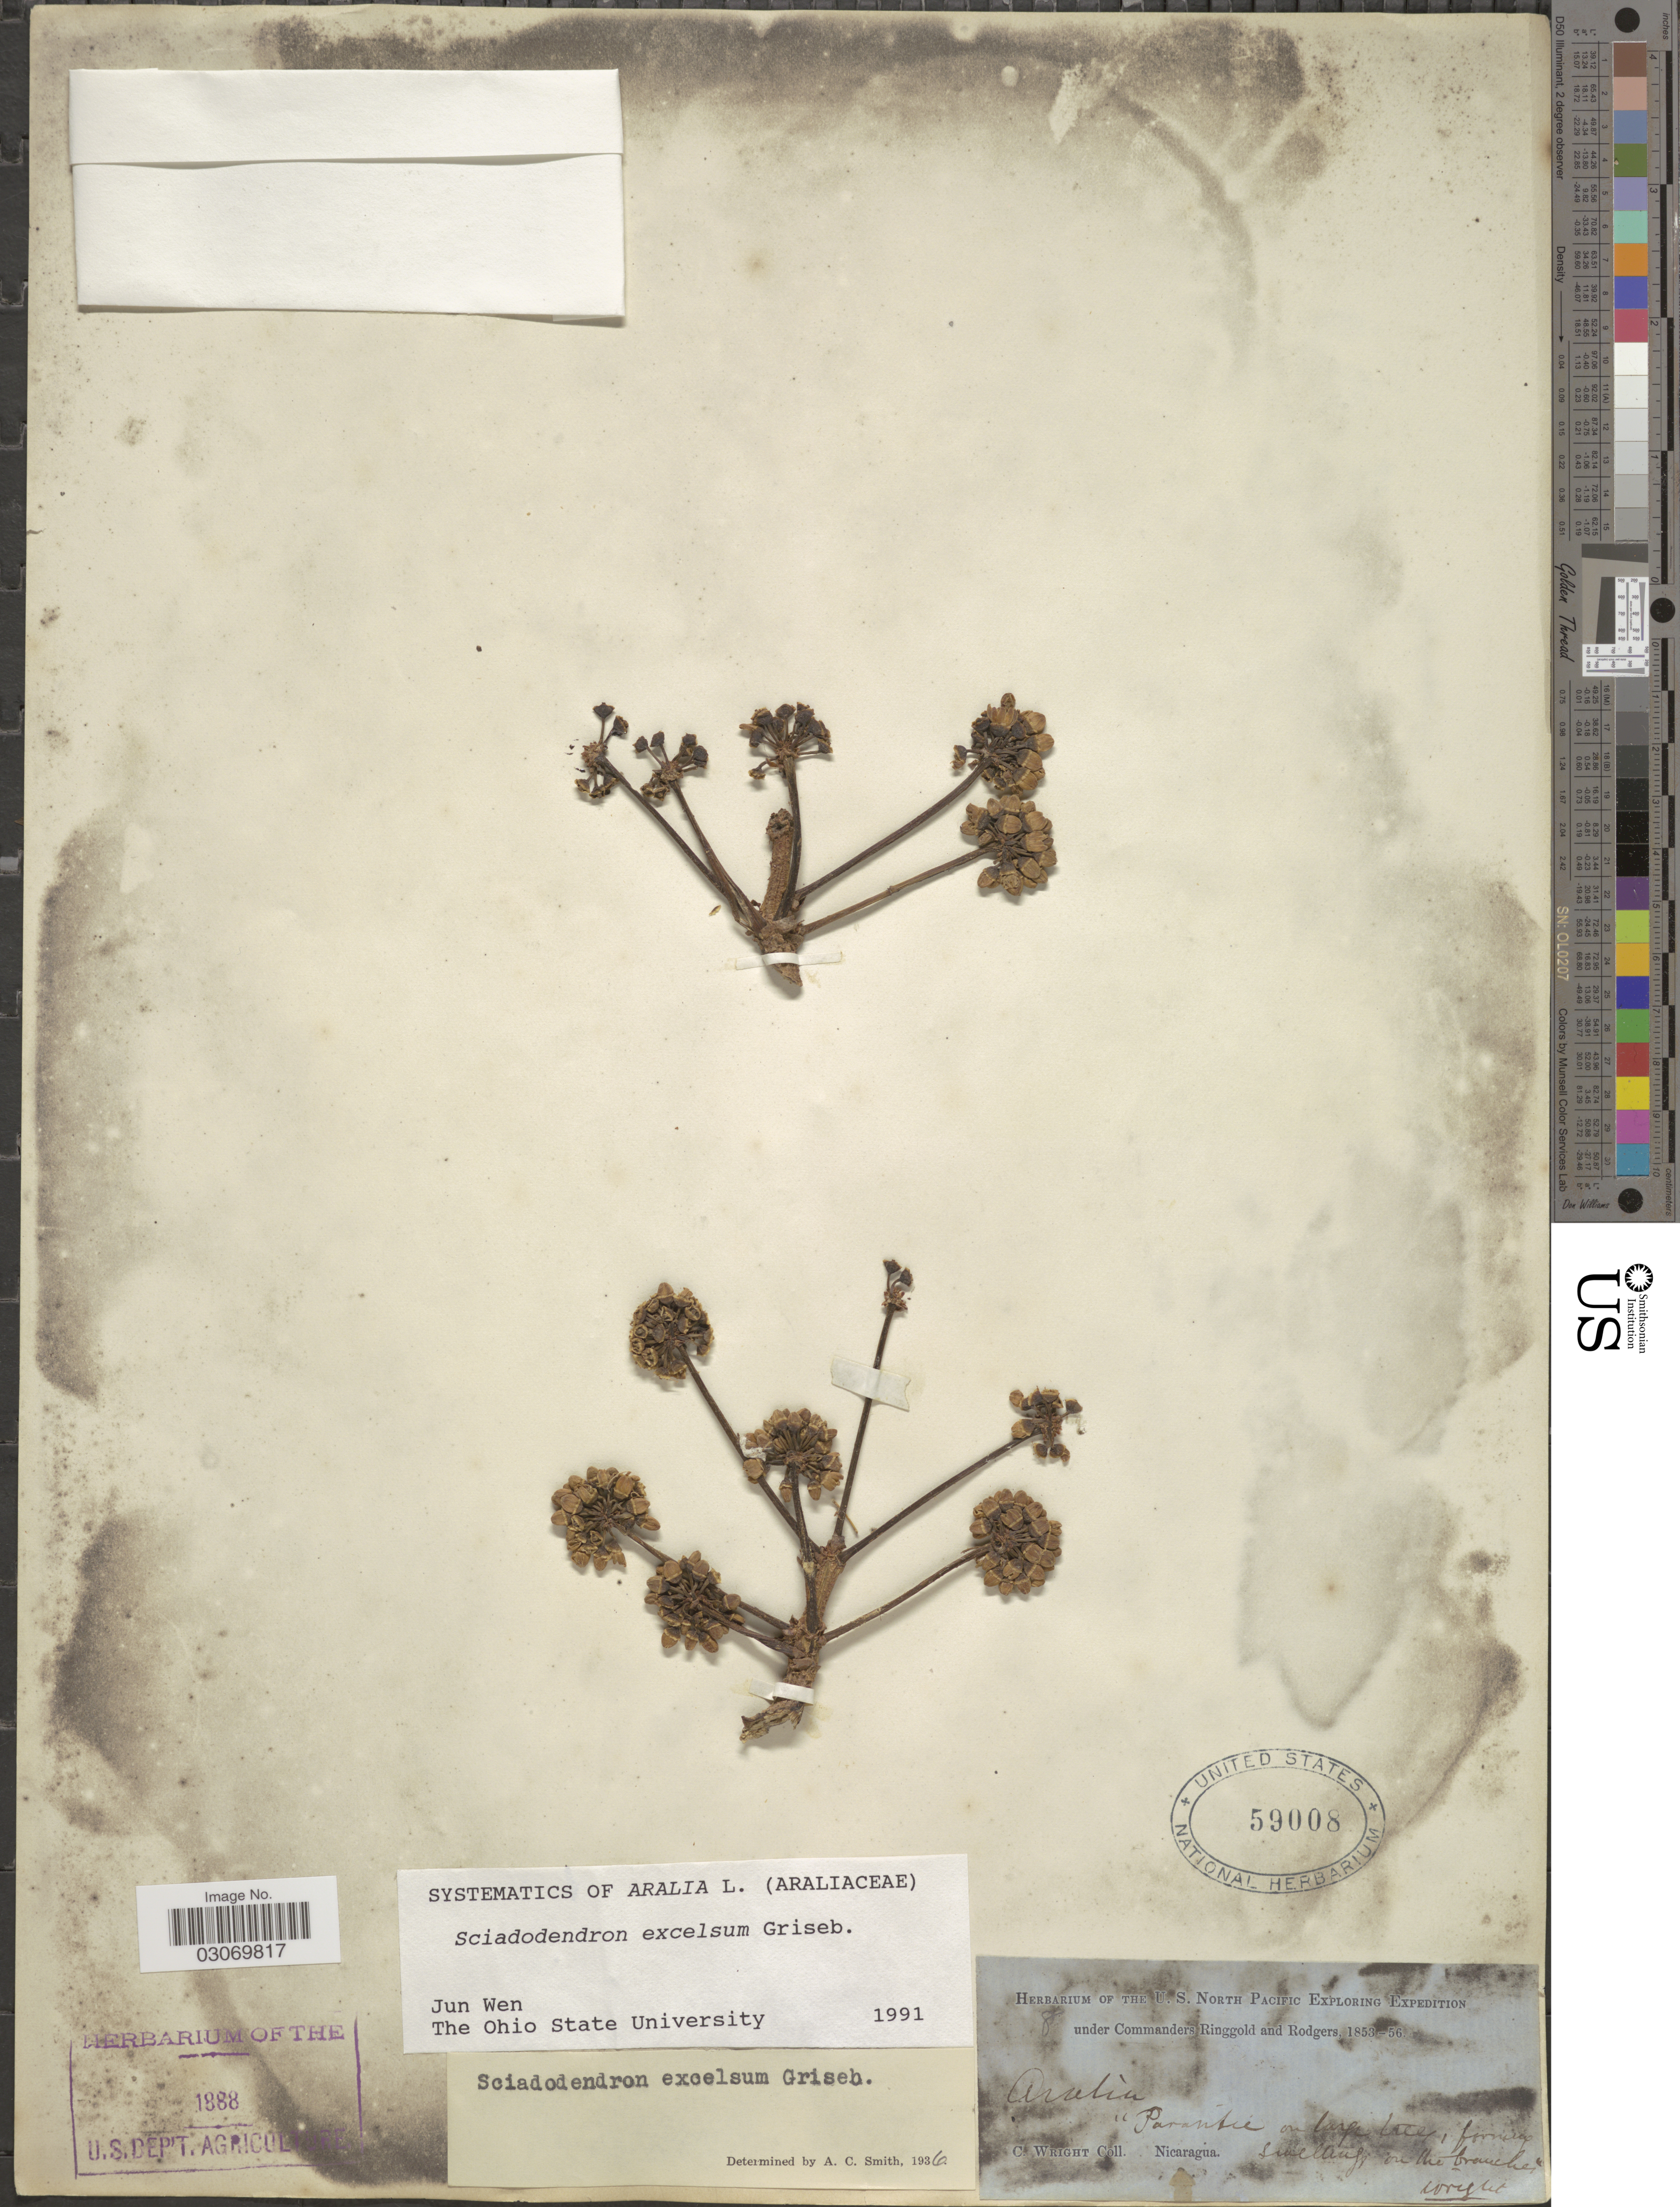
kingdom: Plantae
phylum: Tracheophyta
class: Magnoliopsida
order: Apiales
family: Araliaceae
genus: Sciadodendron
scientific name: Sciadodendron excelsum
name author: Griseb.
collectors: C. Wright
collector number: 8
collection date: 1853/1856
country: Nicaragua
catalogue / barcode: US 59008